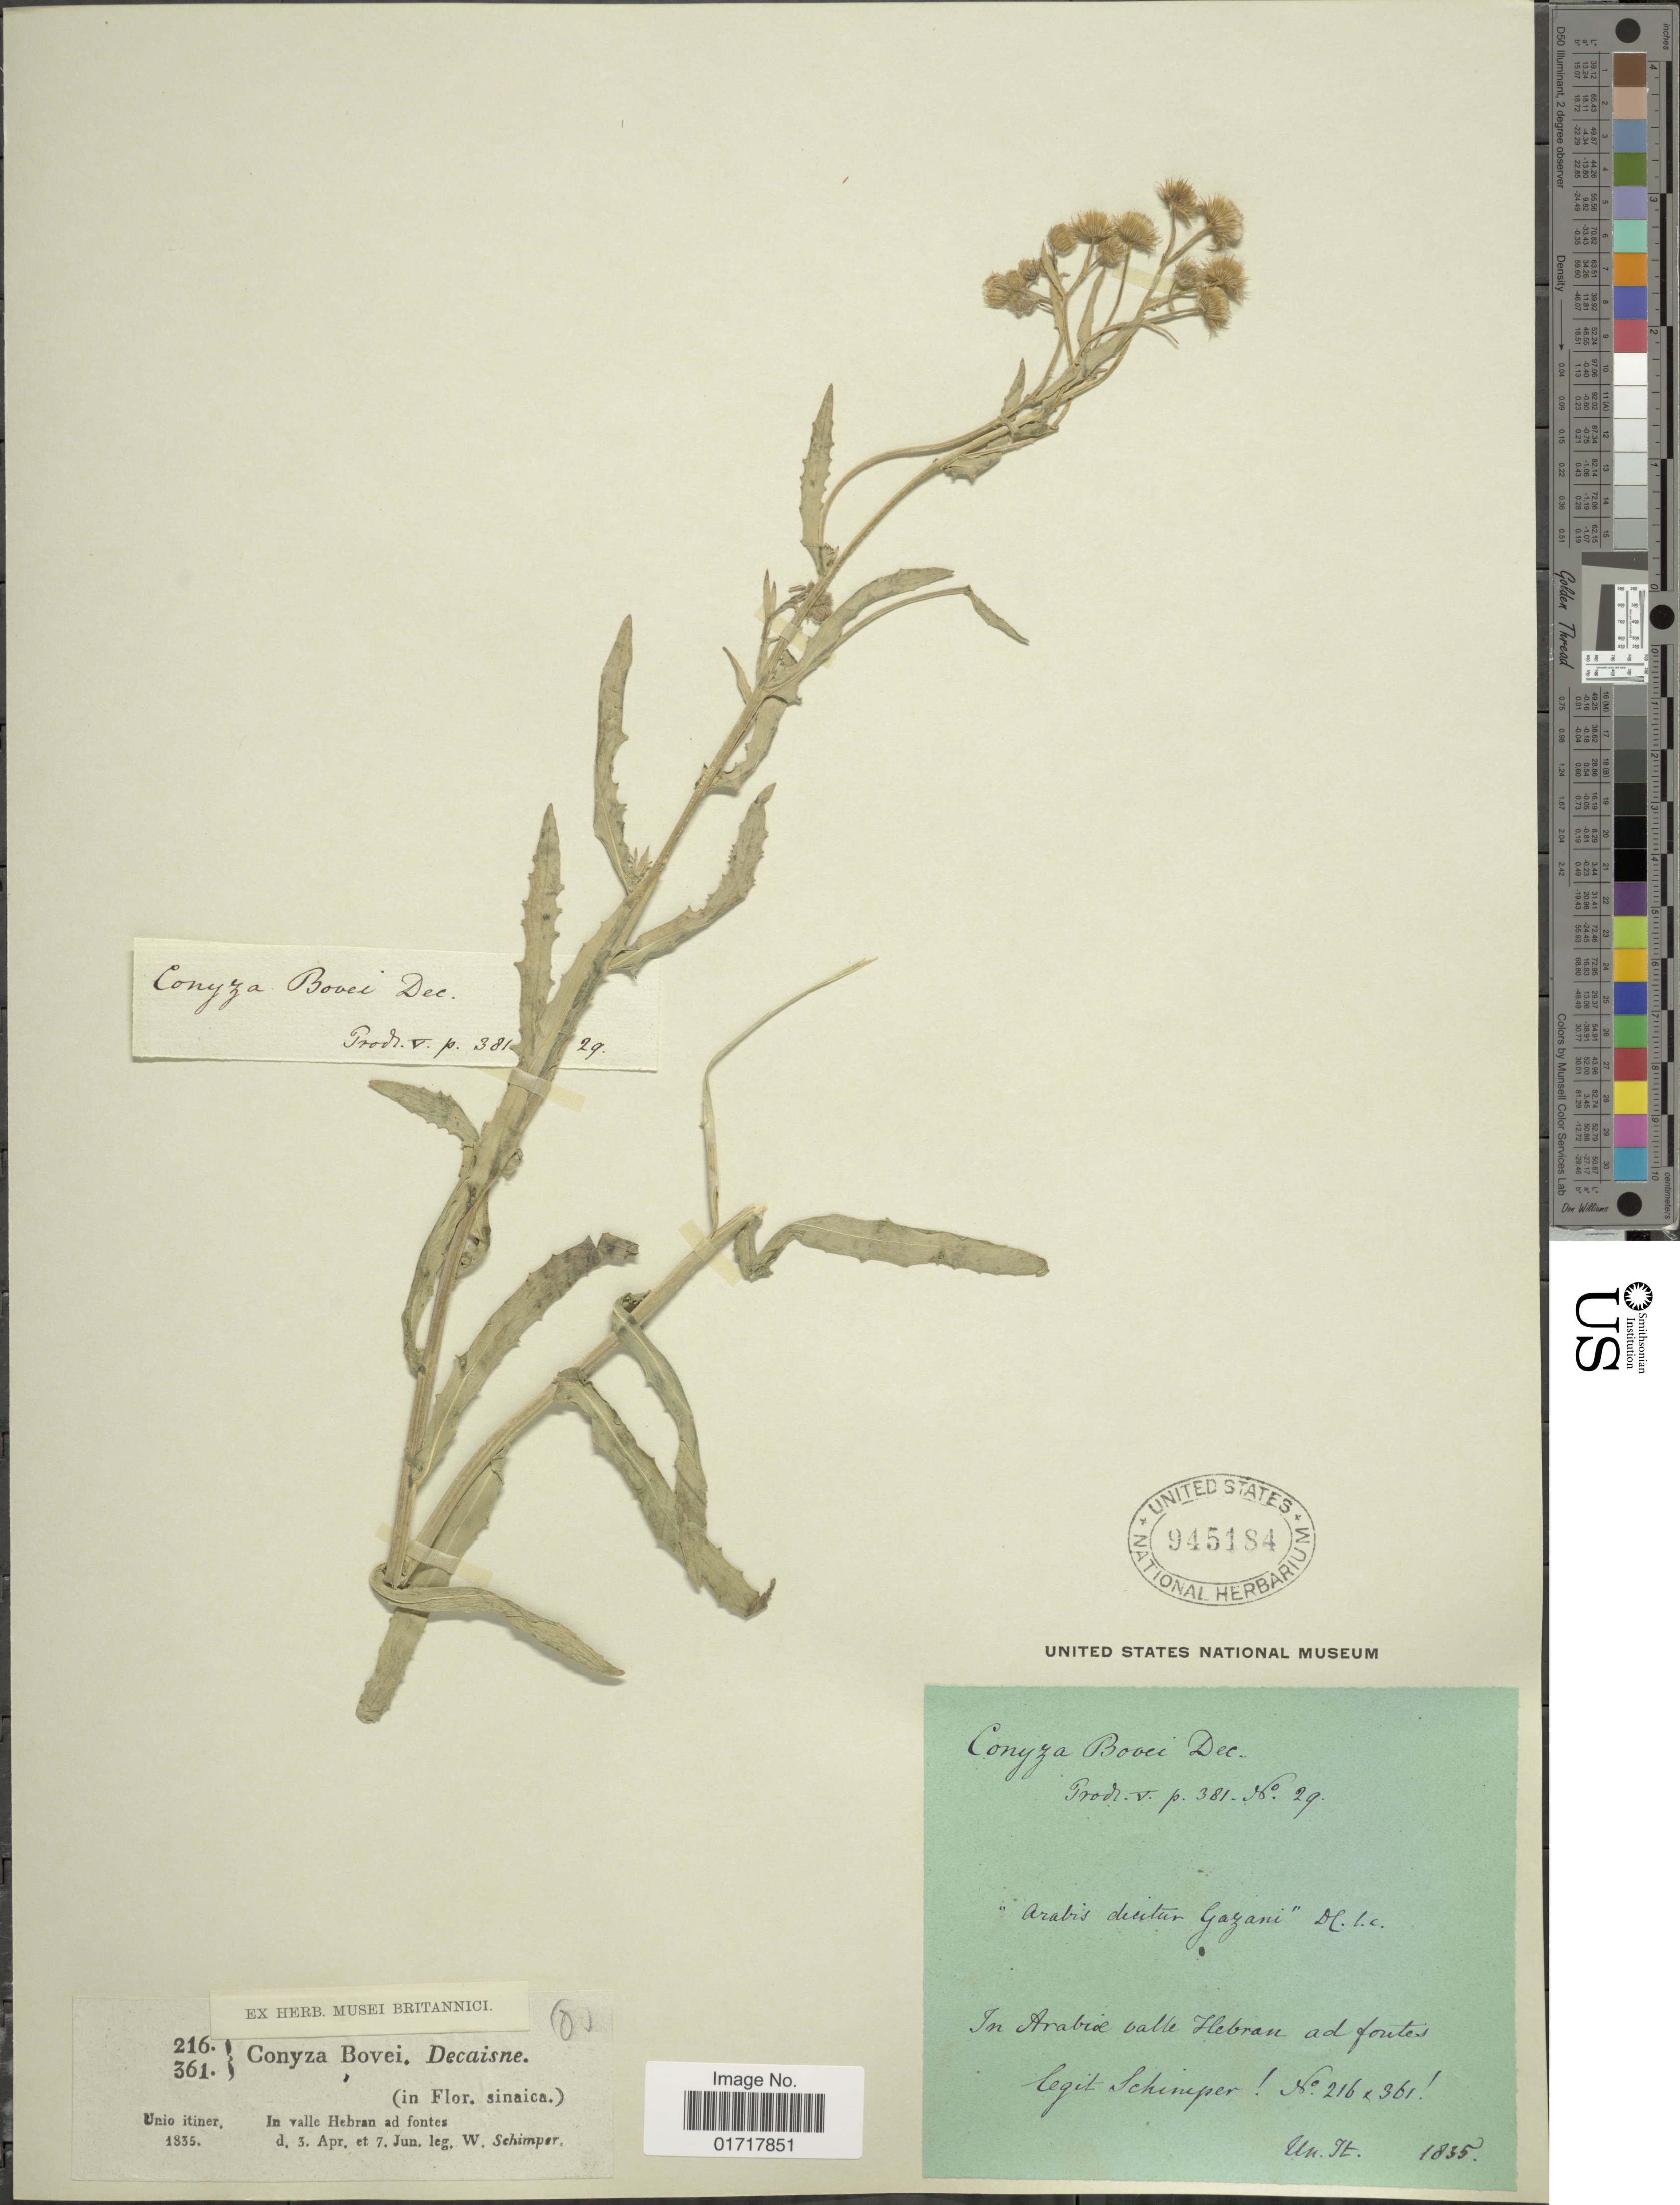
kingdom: Plantae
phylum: Tracheophyta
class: Magnoliopsida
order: Asterales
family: Asteraceae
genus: Conyza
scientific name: Conyza bovei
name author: DC.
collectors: W. Schimper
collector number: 216/361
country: Egypt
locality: In Arabiae valle Hebran ad fontes. [Sinai]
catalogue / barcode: US 945184